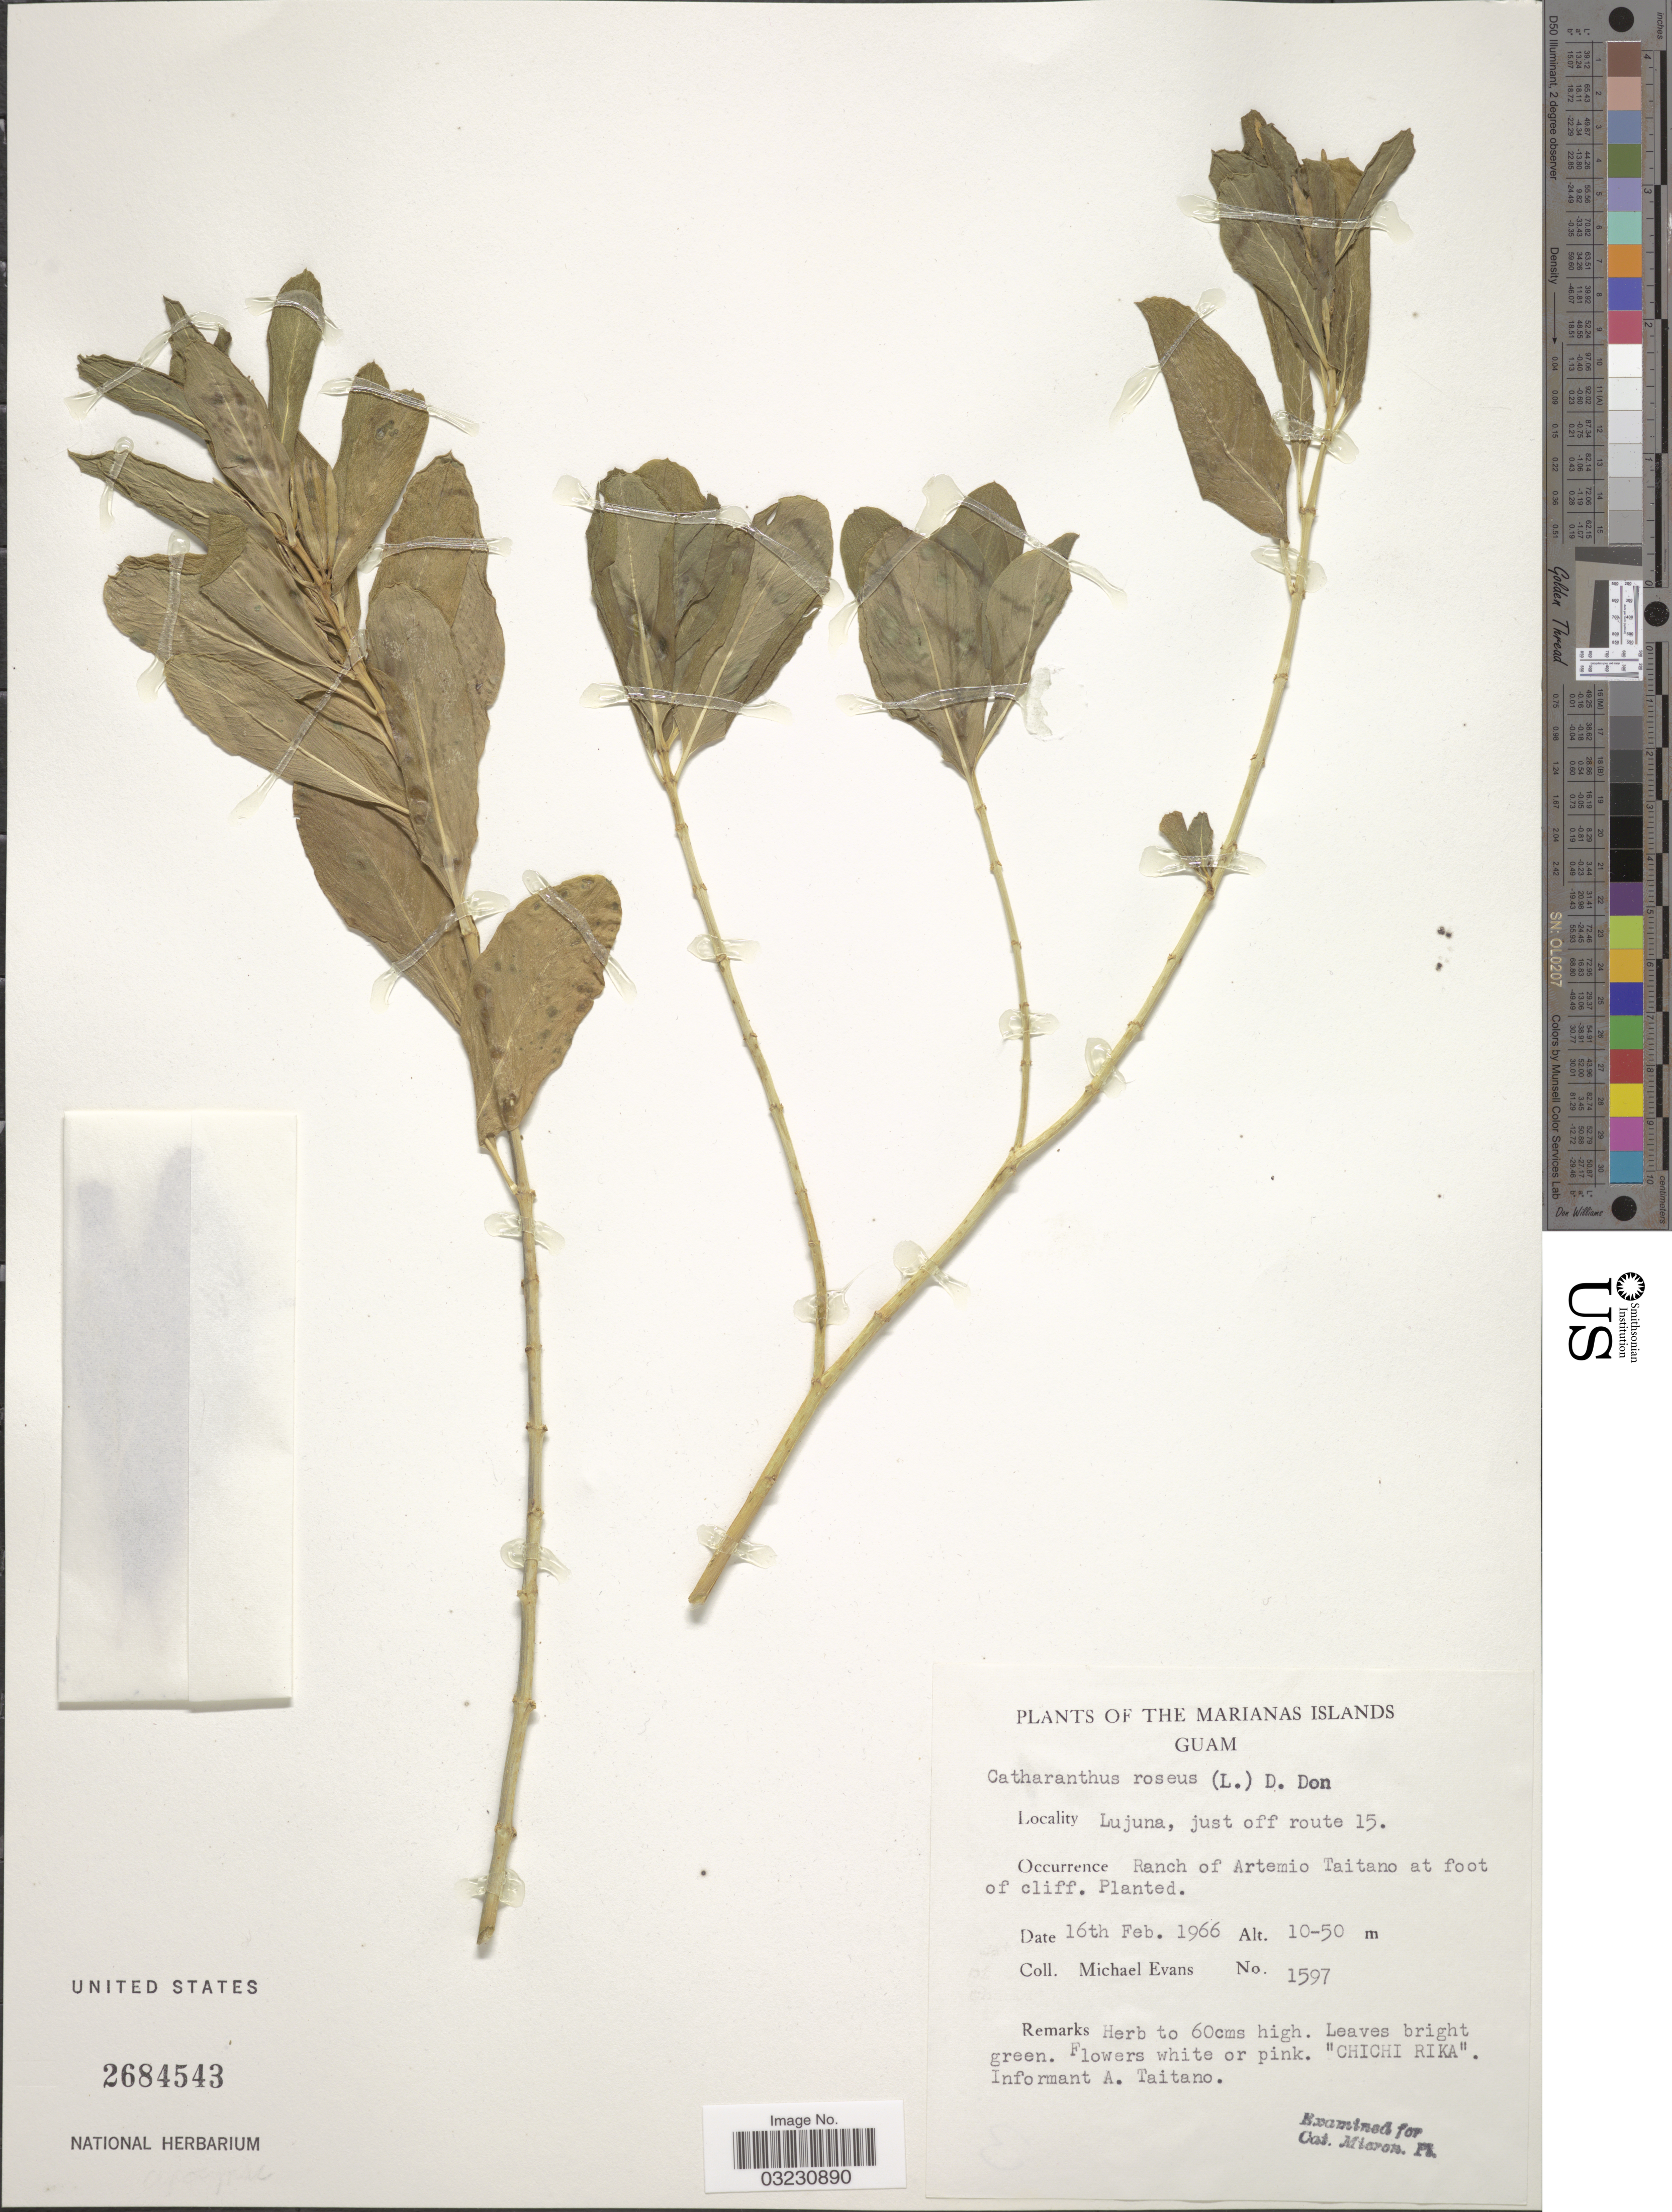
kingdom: Plantae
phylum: Tracheophyta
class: Magnoliopsida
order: Gentianales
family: Apocynaceae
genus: Catharanthus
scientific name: Catharanthus roseus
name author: (L.) G. Don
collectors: M. Evans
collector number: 1597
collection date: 1966-02-16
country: Guam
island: Guam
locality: Marianas Islands. Lujuna, just off route 15. Ranch of Artemio Taitano at foot of cliff.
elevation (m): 10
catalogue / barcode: US 2684543